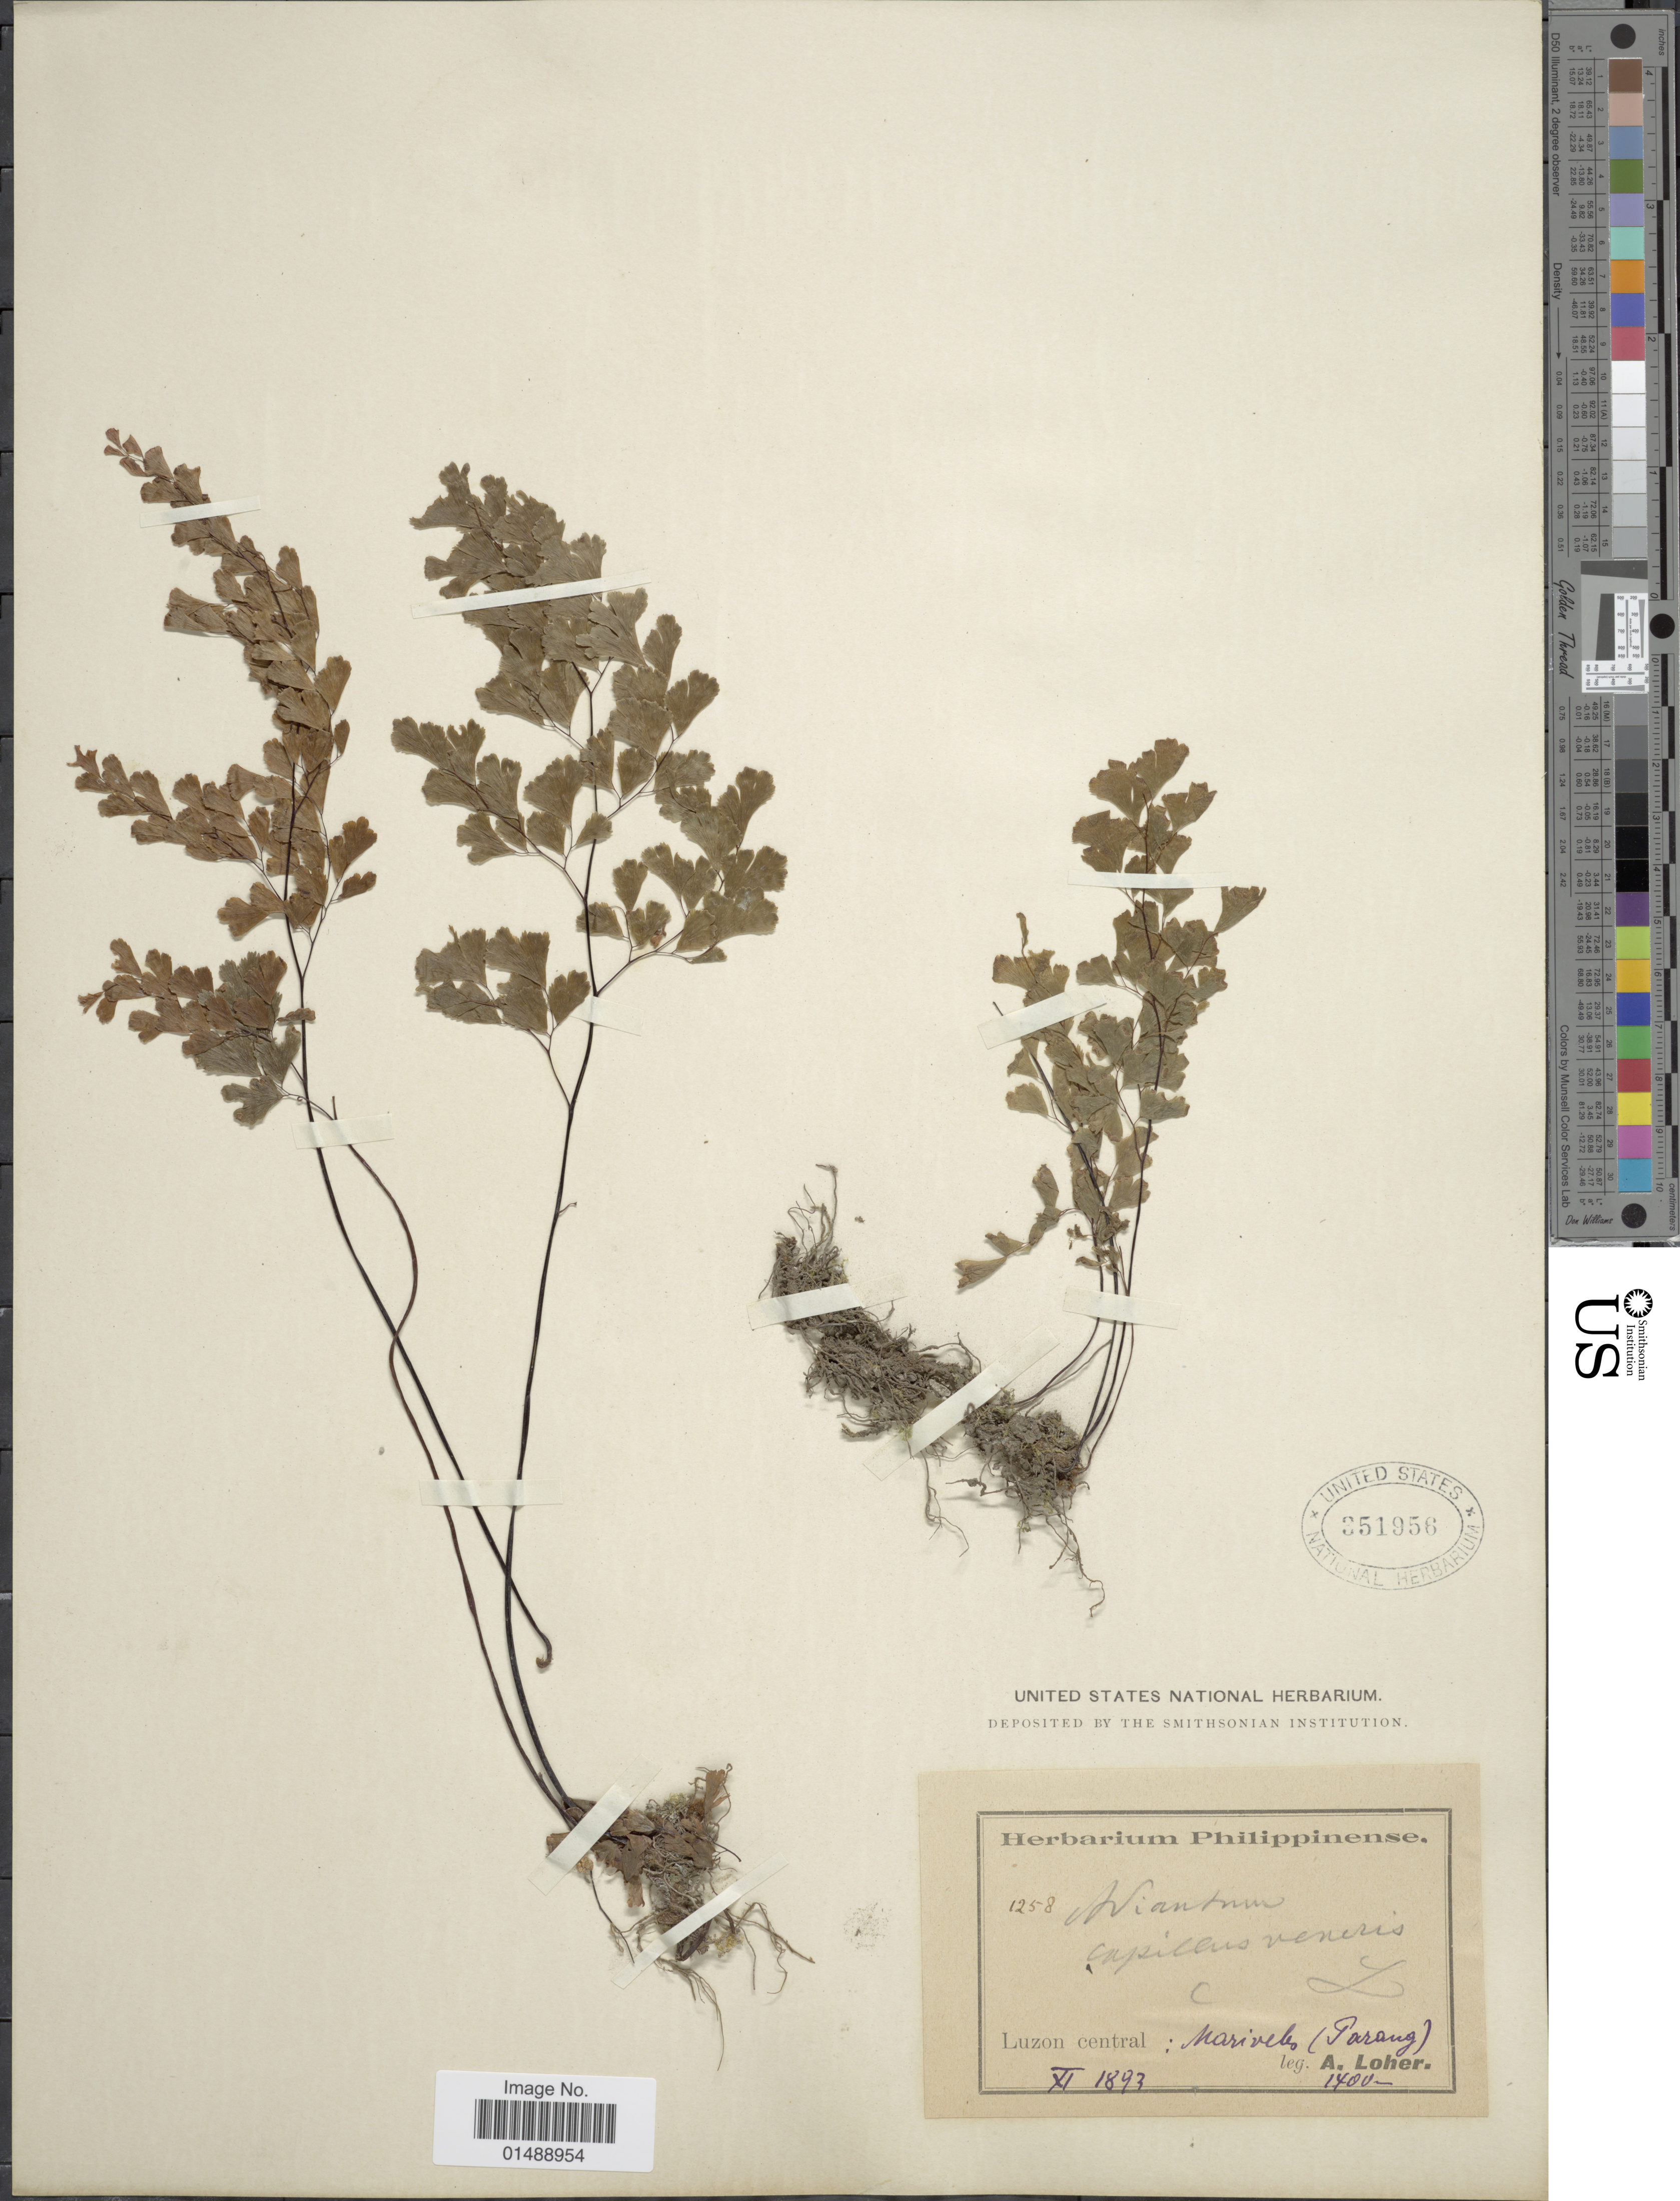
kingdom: Plantae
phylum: Tracheophyta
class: Polypodiopsida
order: Polypodiales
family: Pteridaceae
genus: Adiantum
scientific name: Adiantum capillus-veneris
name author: L.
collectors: A. Loher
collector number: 1400*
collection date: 1893-11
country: Philippines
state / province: Central Luzon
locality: Luzon Central: Mariveles (Parang)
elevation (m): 427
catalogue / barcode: US 351956